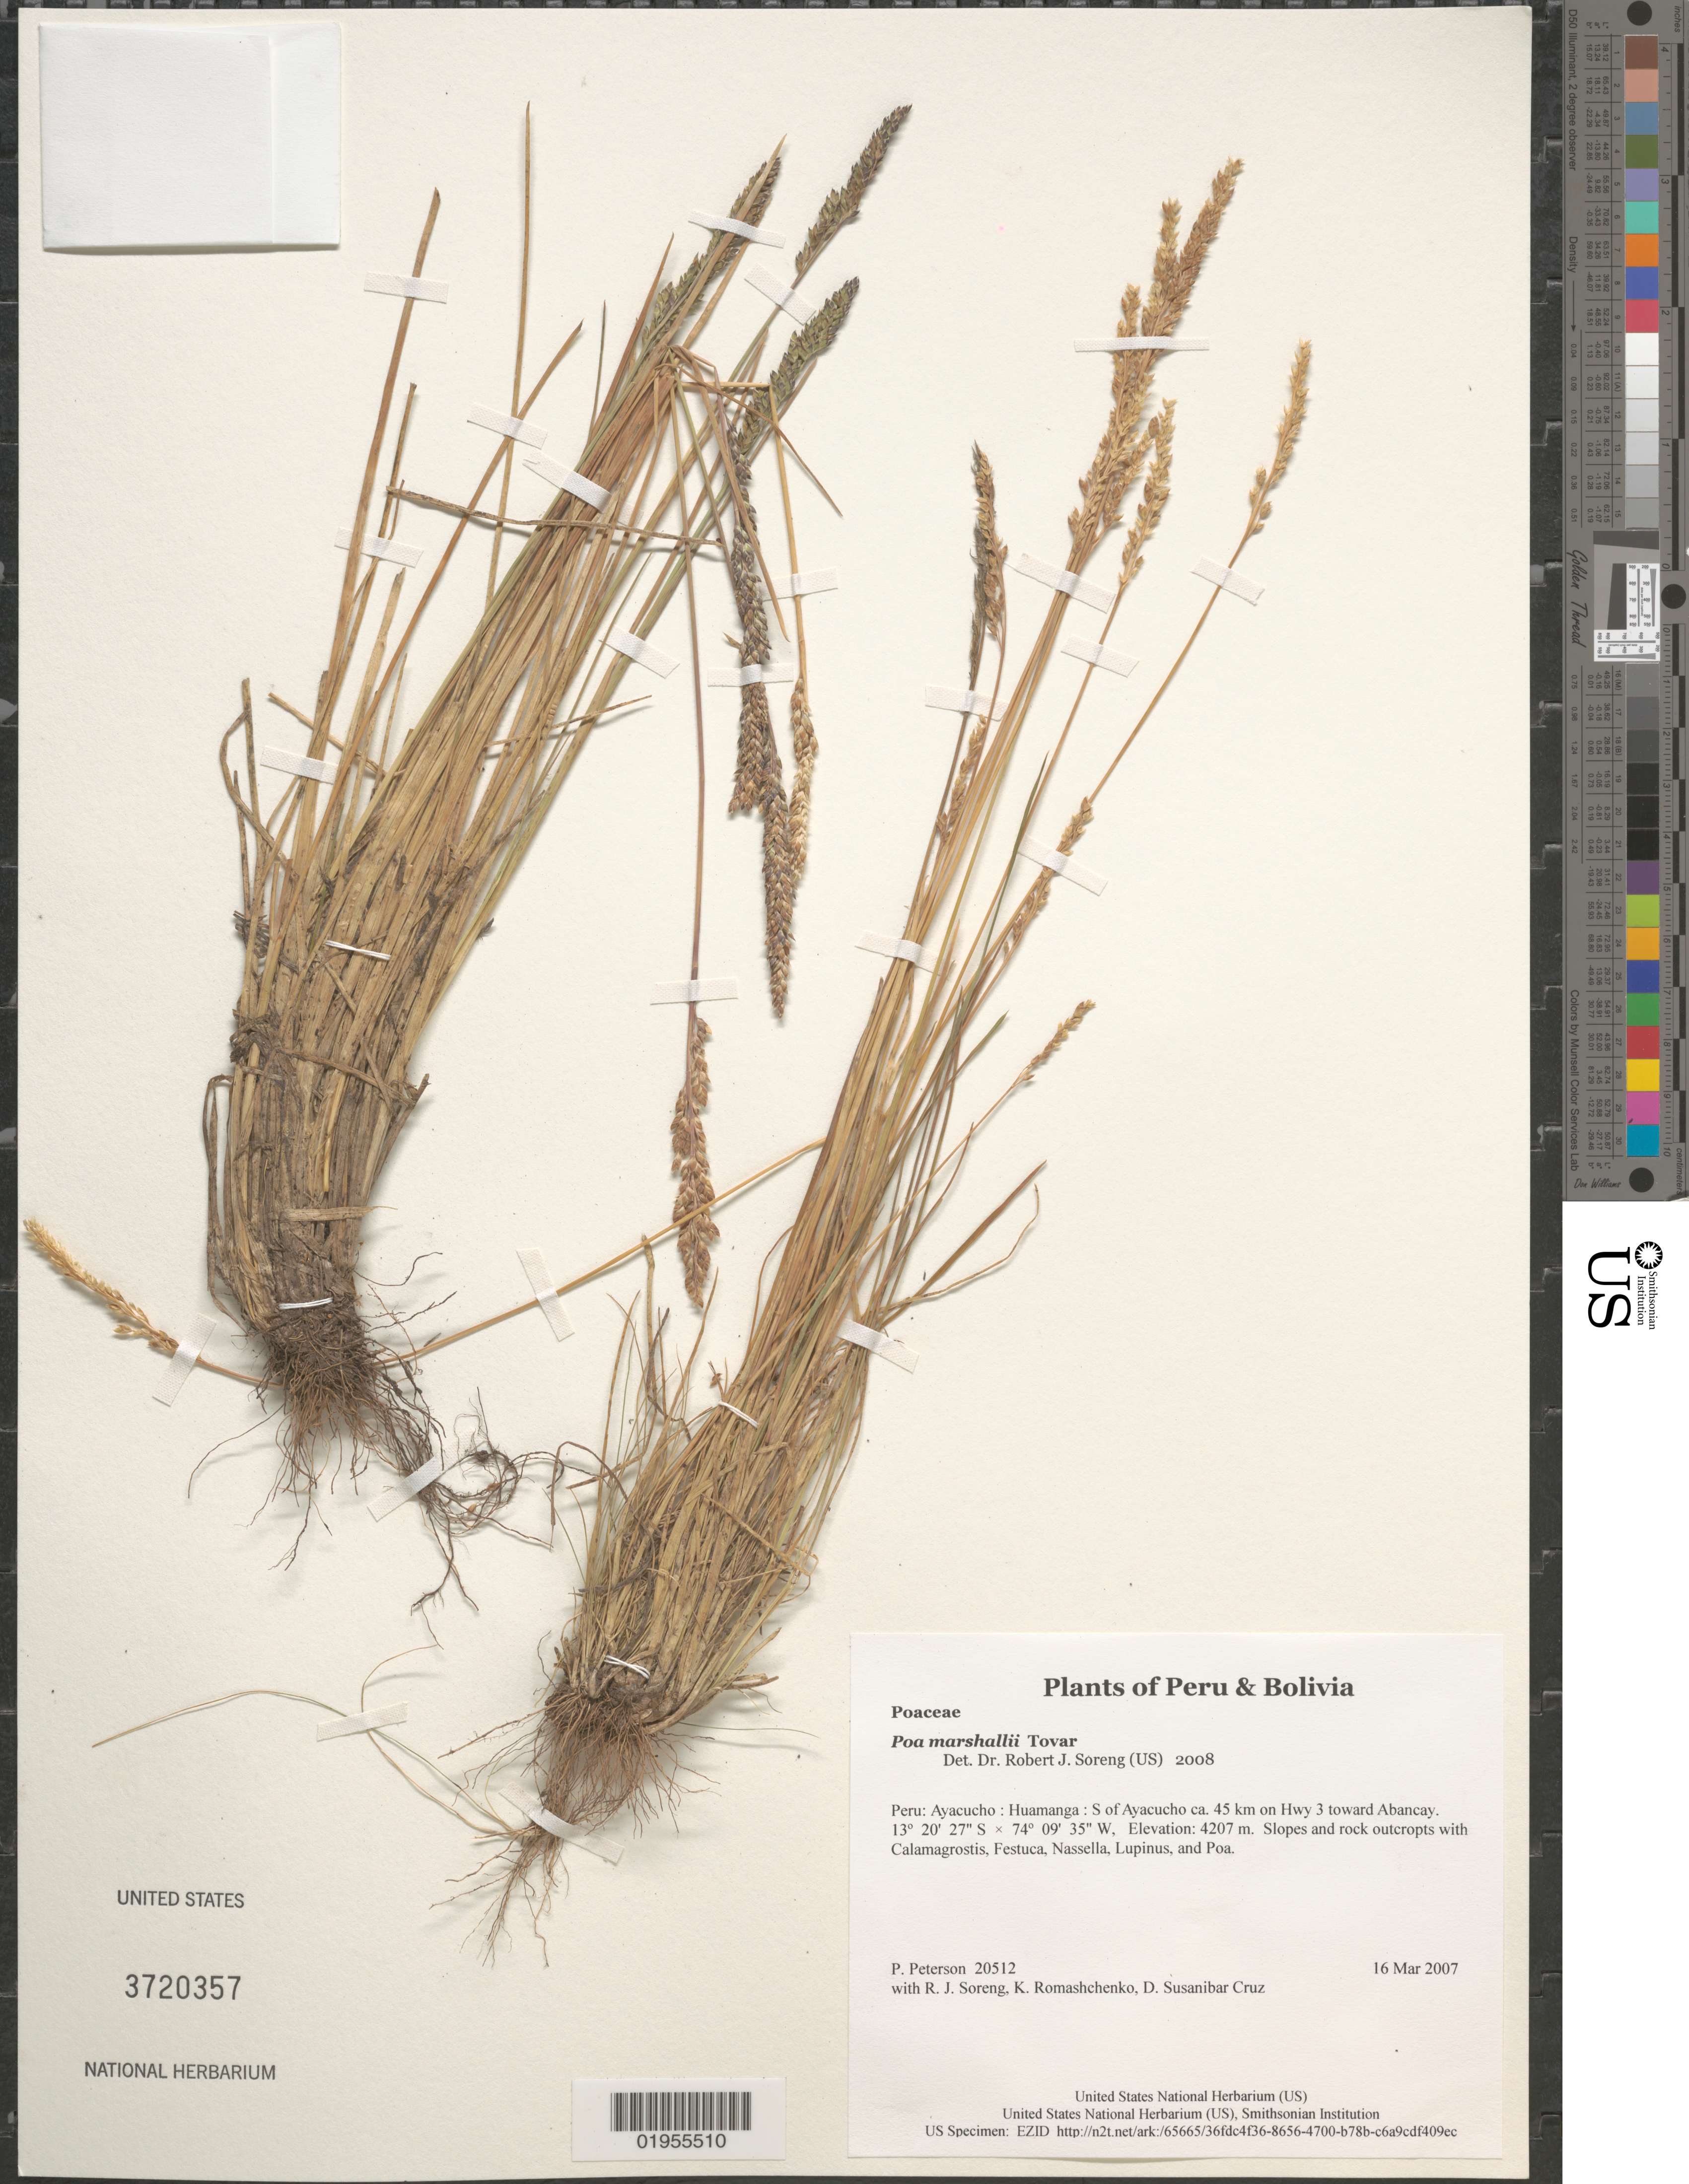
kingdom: Plantae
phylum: Tracheophyta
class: Liliopsida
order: Poales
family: Poaceae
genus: Poa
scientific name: Poa marshallii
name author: Tovar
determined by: Soreng, Robert J., Research Associate (BOT), Smithsonian Institution - National Museum of Natural History (UNITED STATES)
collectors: P. M. Peterson, R. J. Soreng, K. Romashchenko & D. Susanibar Cruz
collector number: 20512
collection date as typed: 16 Mar 2007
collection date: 2007-03-16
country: Peru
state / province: Ayacucho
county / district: Huamanga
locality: S of Ayacucho ca. 45 km on Hwy 3 toward Abancay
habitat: Slopes and rock outcropts with Calamagrostis, Festuca, Nassella, Lupinus, and Poa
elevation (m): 4207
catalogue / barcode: US 3720357